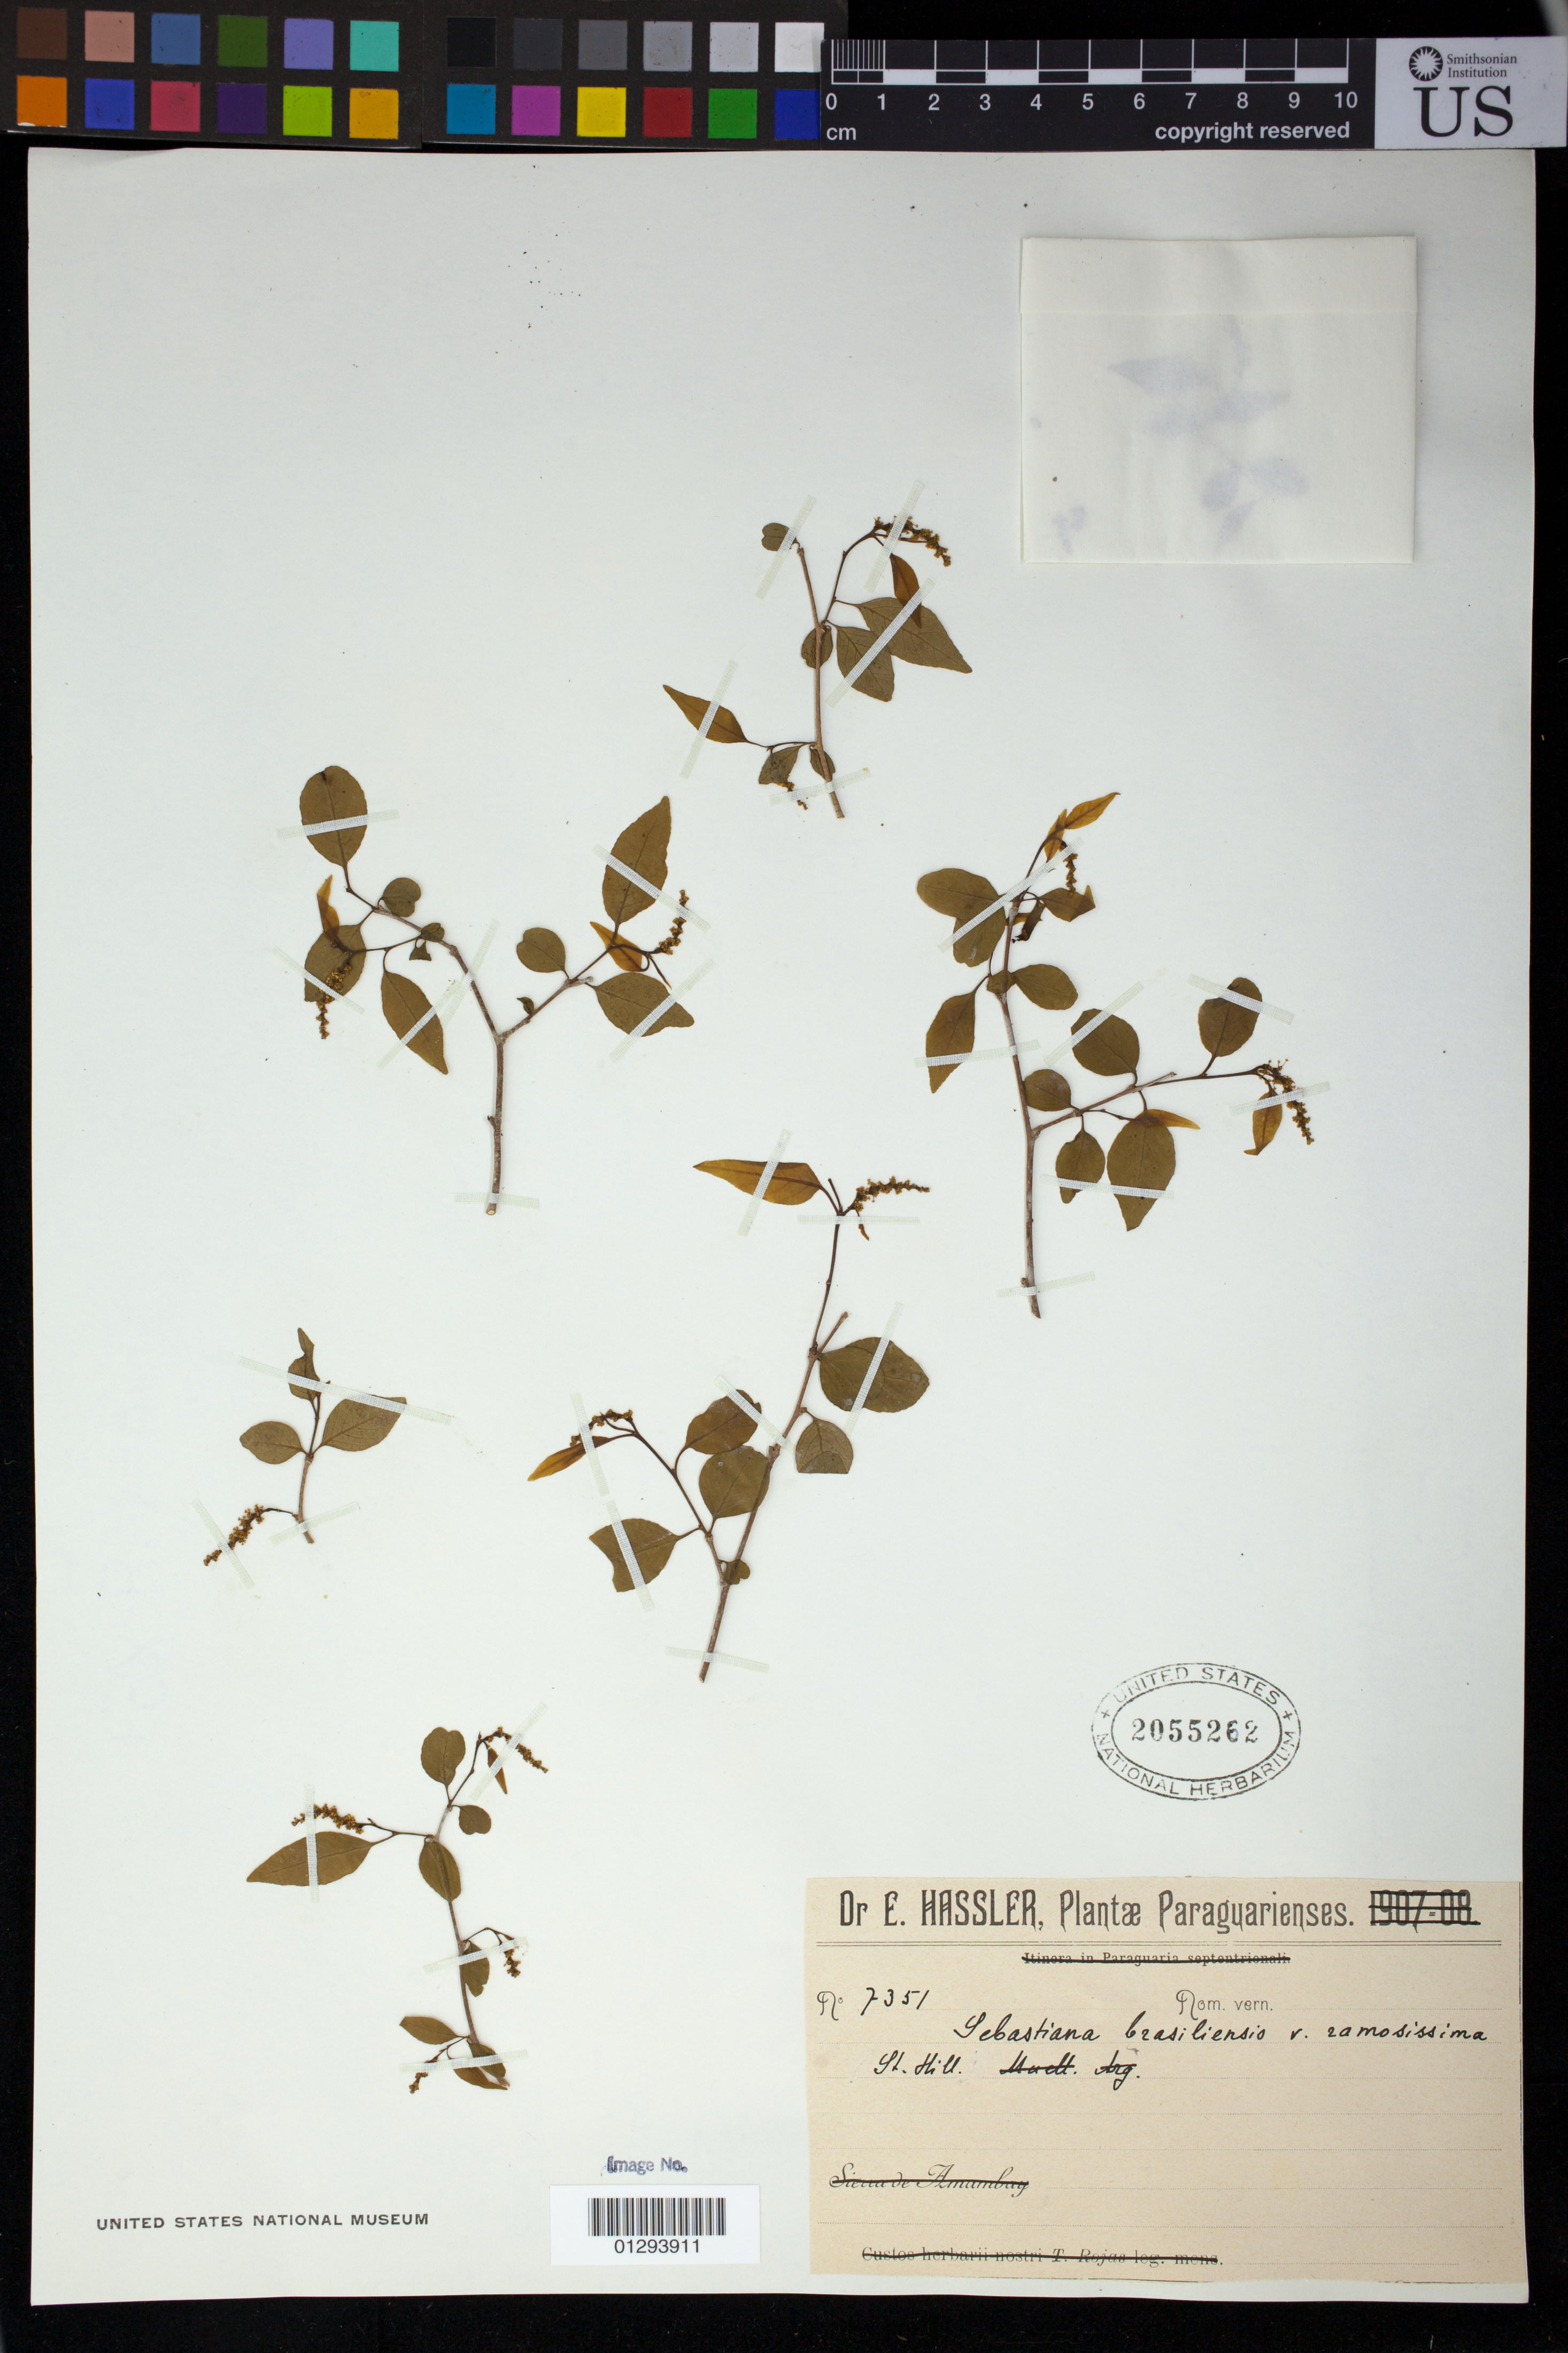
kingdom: Plantae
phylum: Tracheophyta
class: Magnoliopsida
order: Malpighiales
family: Euphorbiaceae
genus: Sebastiania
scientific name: Sebastiania brasiliensis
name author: Spreng.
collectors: E. Hassler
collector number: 7351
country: Paraguay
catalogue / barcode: US 2055262